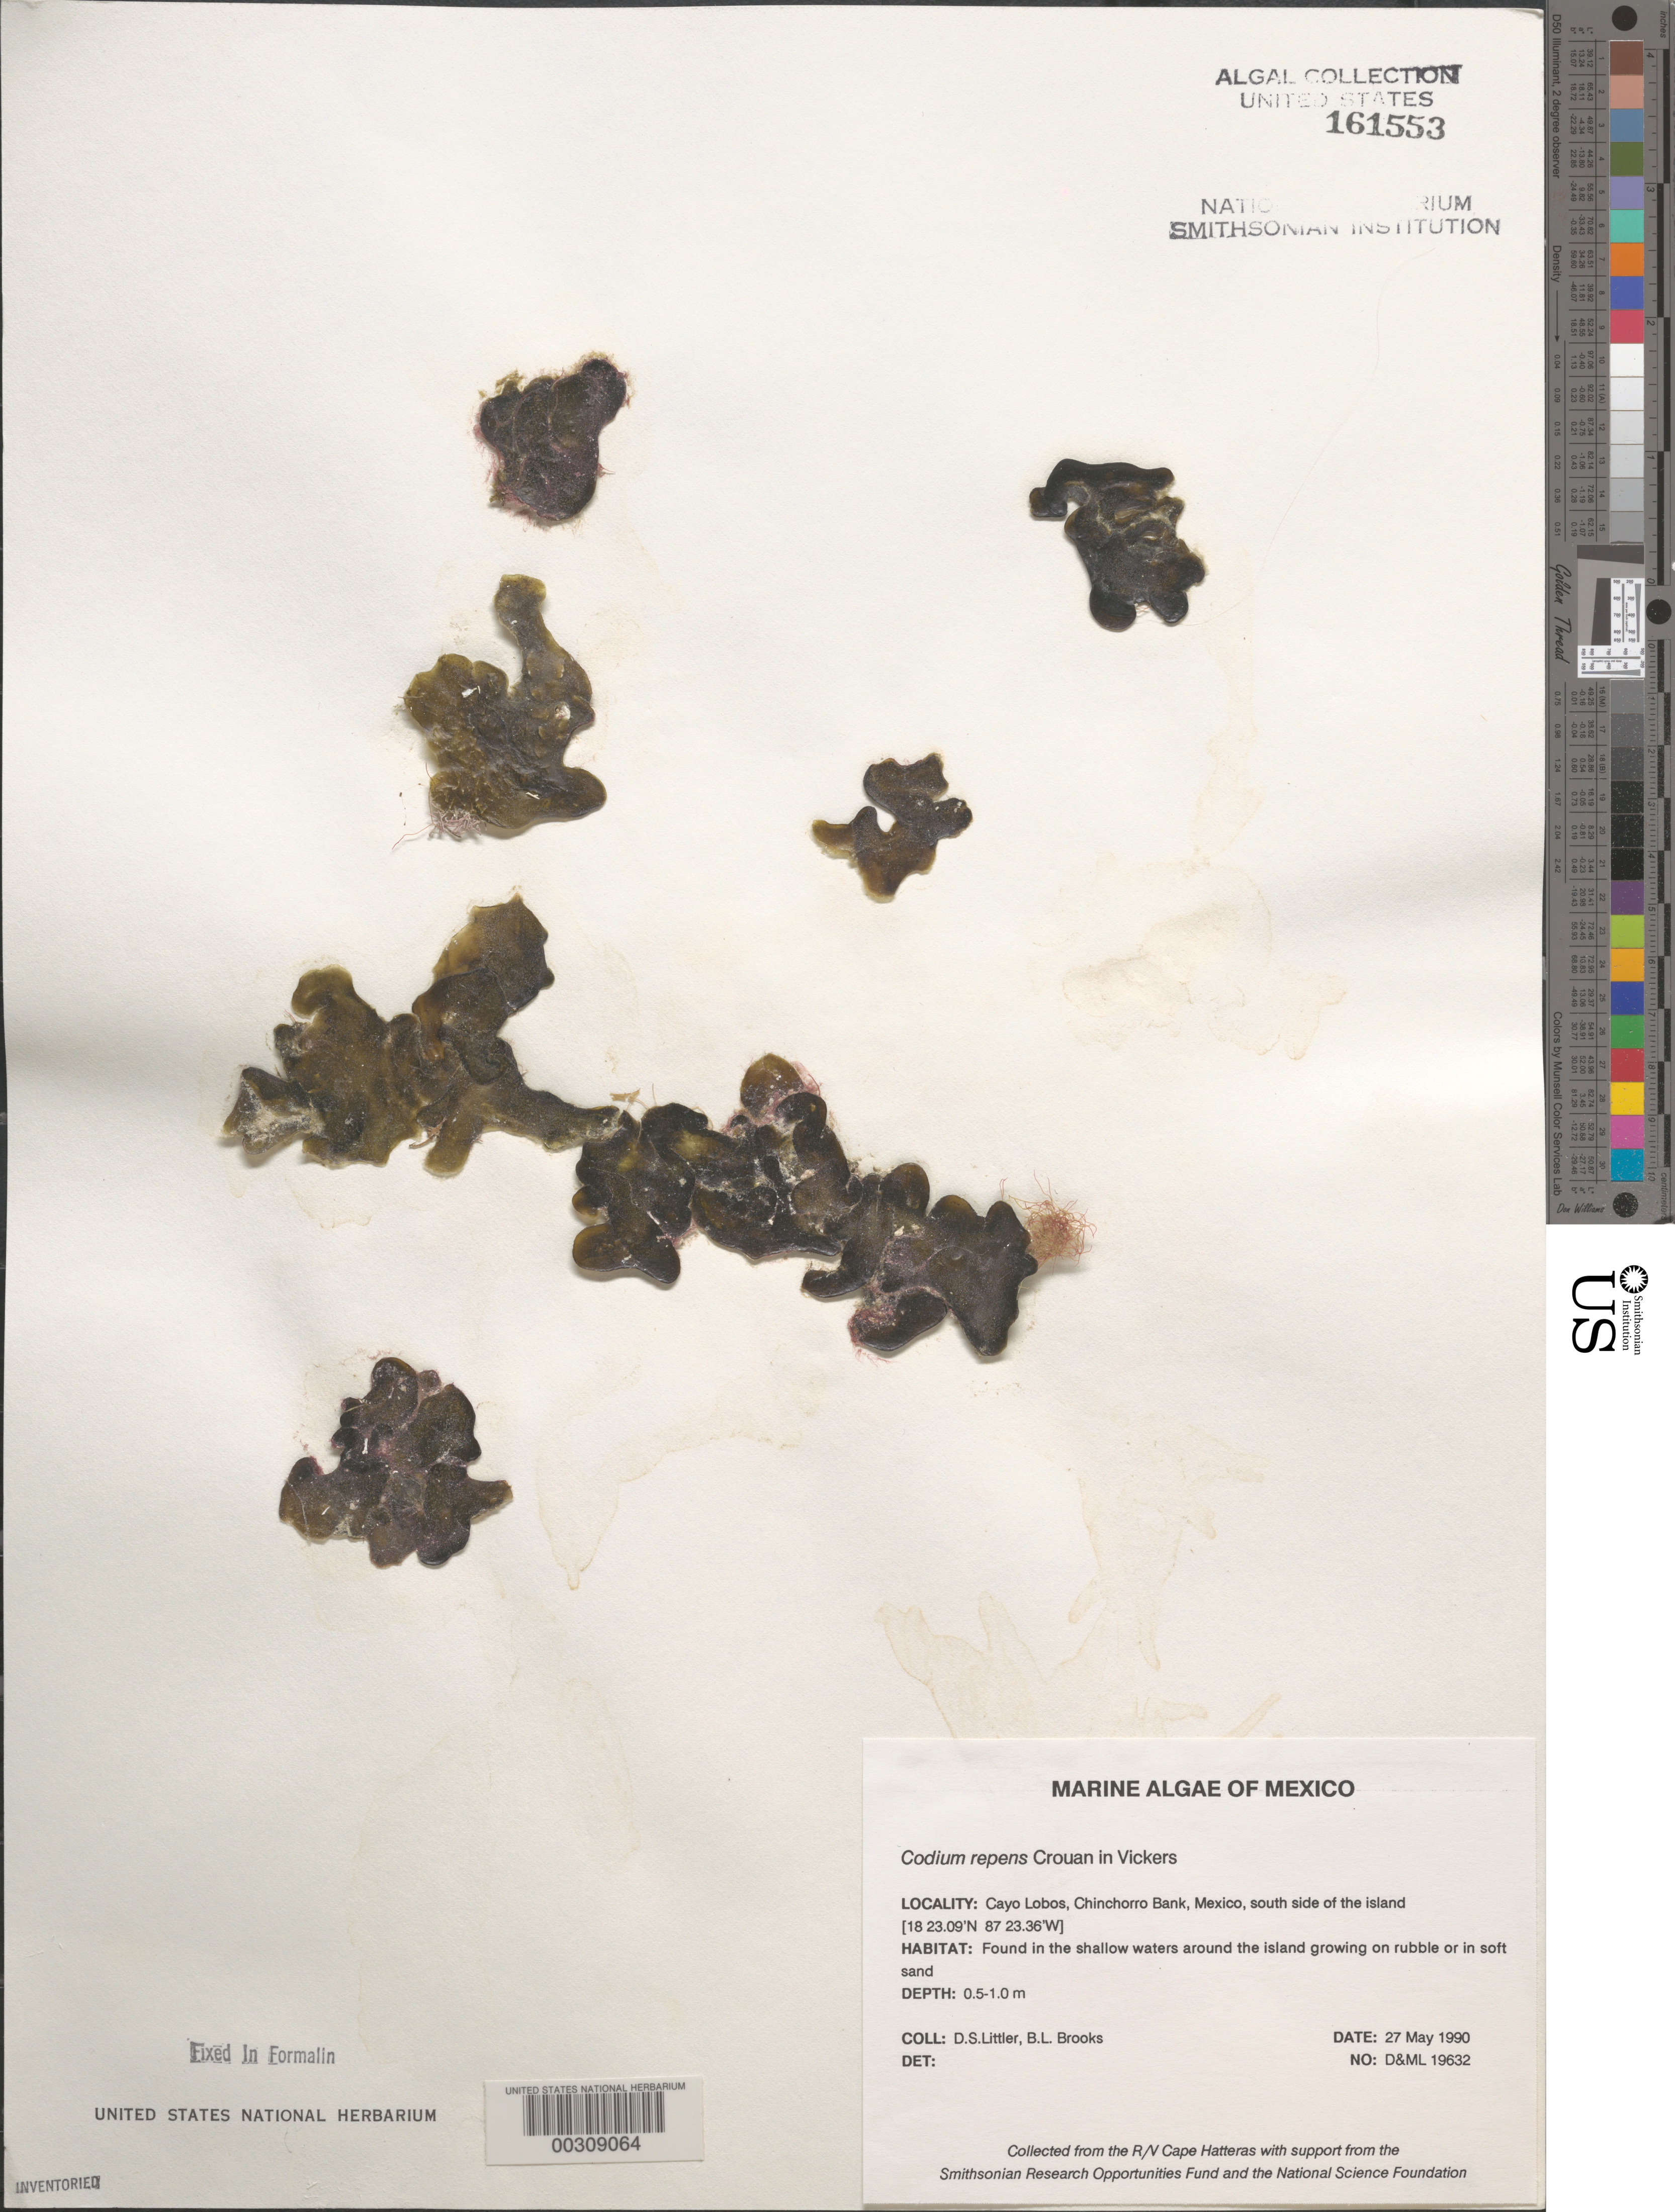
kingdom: Plantae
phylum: Chlorophyta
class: Ulvophyceae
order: Bryopsidales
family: Codiaceae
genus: Codium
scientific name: Codium repens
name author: P. Crouan & H. Crouan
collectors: D. S. Littler & B. Brooks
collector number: D&ML 19632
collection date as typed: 27 May 1990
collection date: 1990-05-27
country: Mexico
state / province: Quintana Roo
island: Cayo Lobos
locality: Chinchorro Bank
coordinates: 18 23.09'N, 87 23.36'W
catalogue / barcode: US 161553